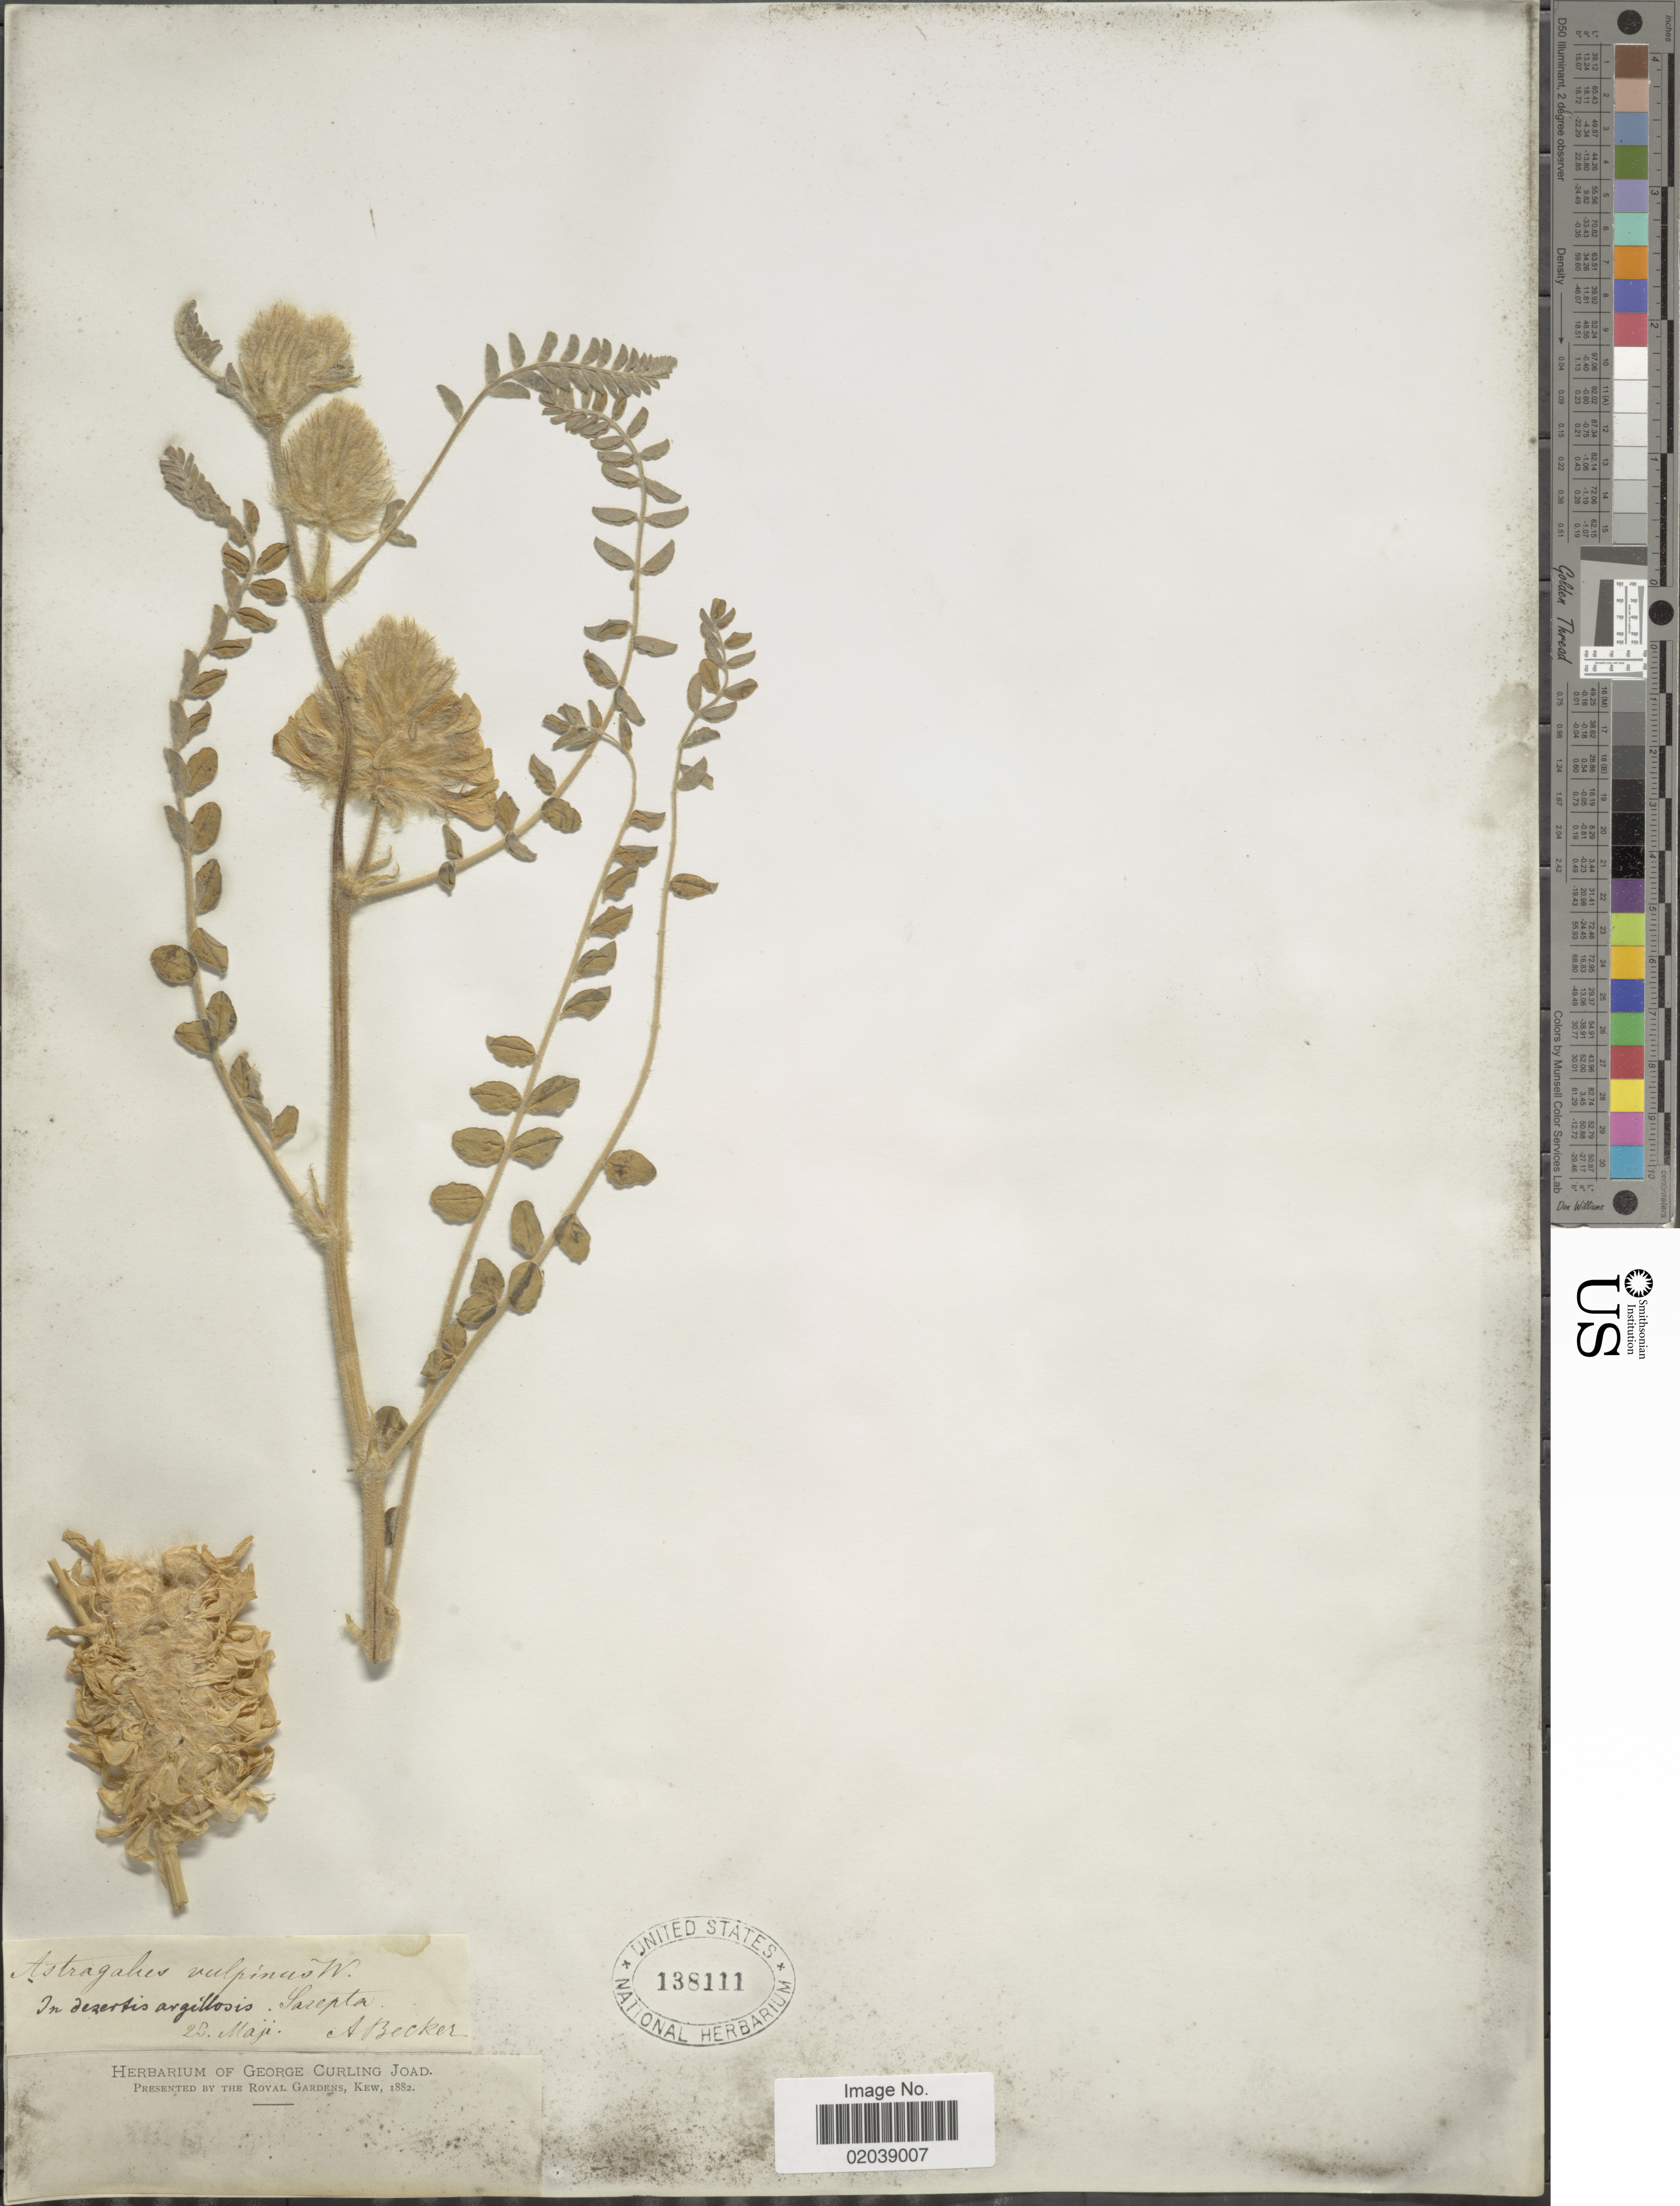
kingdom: Plantae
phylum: Tracheophyta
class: Magnoliopsida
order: Fabales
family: Fabaceae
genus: Astragalus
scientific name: Astragalus vulpinus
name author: Willd.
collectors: A. Becker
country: Russian Federation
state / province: Volgograd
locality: In desertis argillosis, Sarepta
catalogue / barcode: US 138111